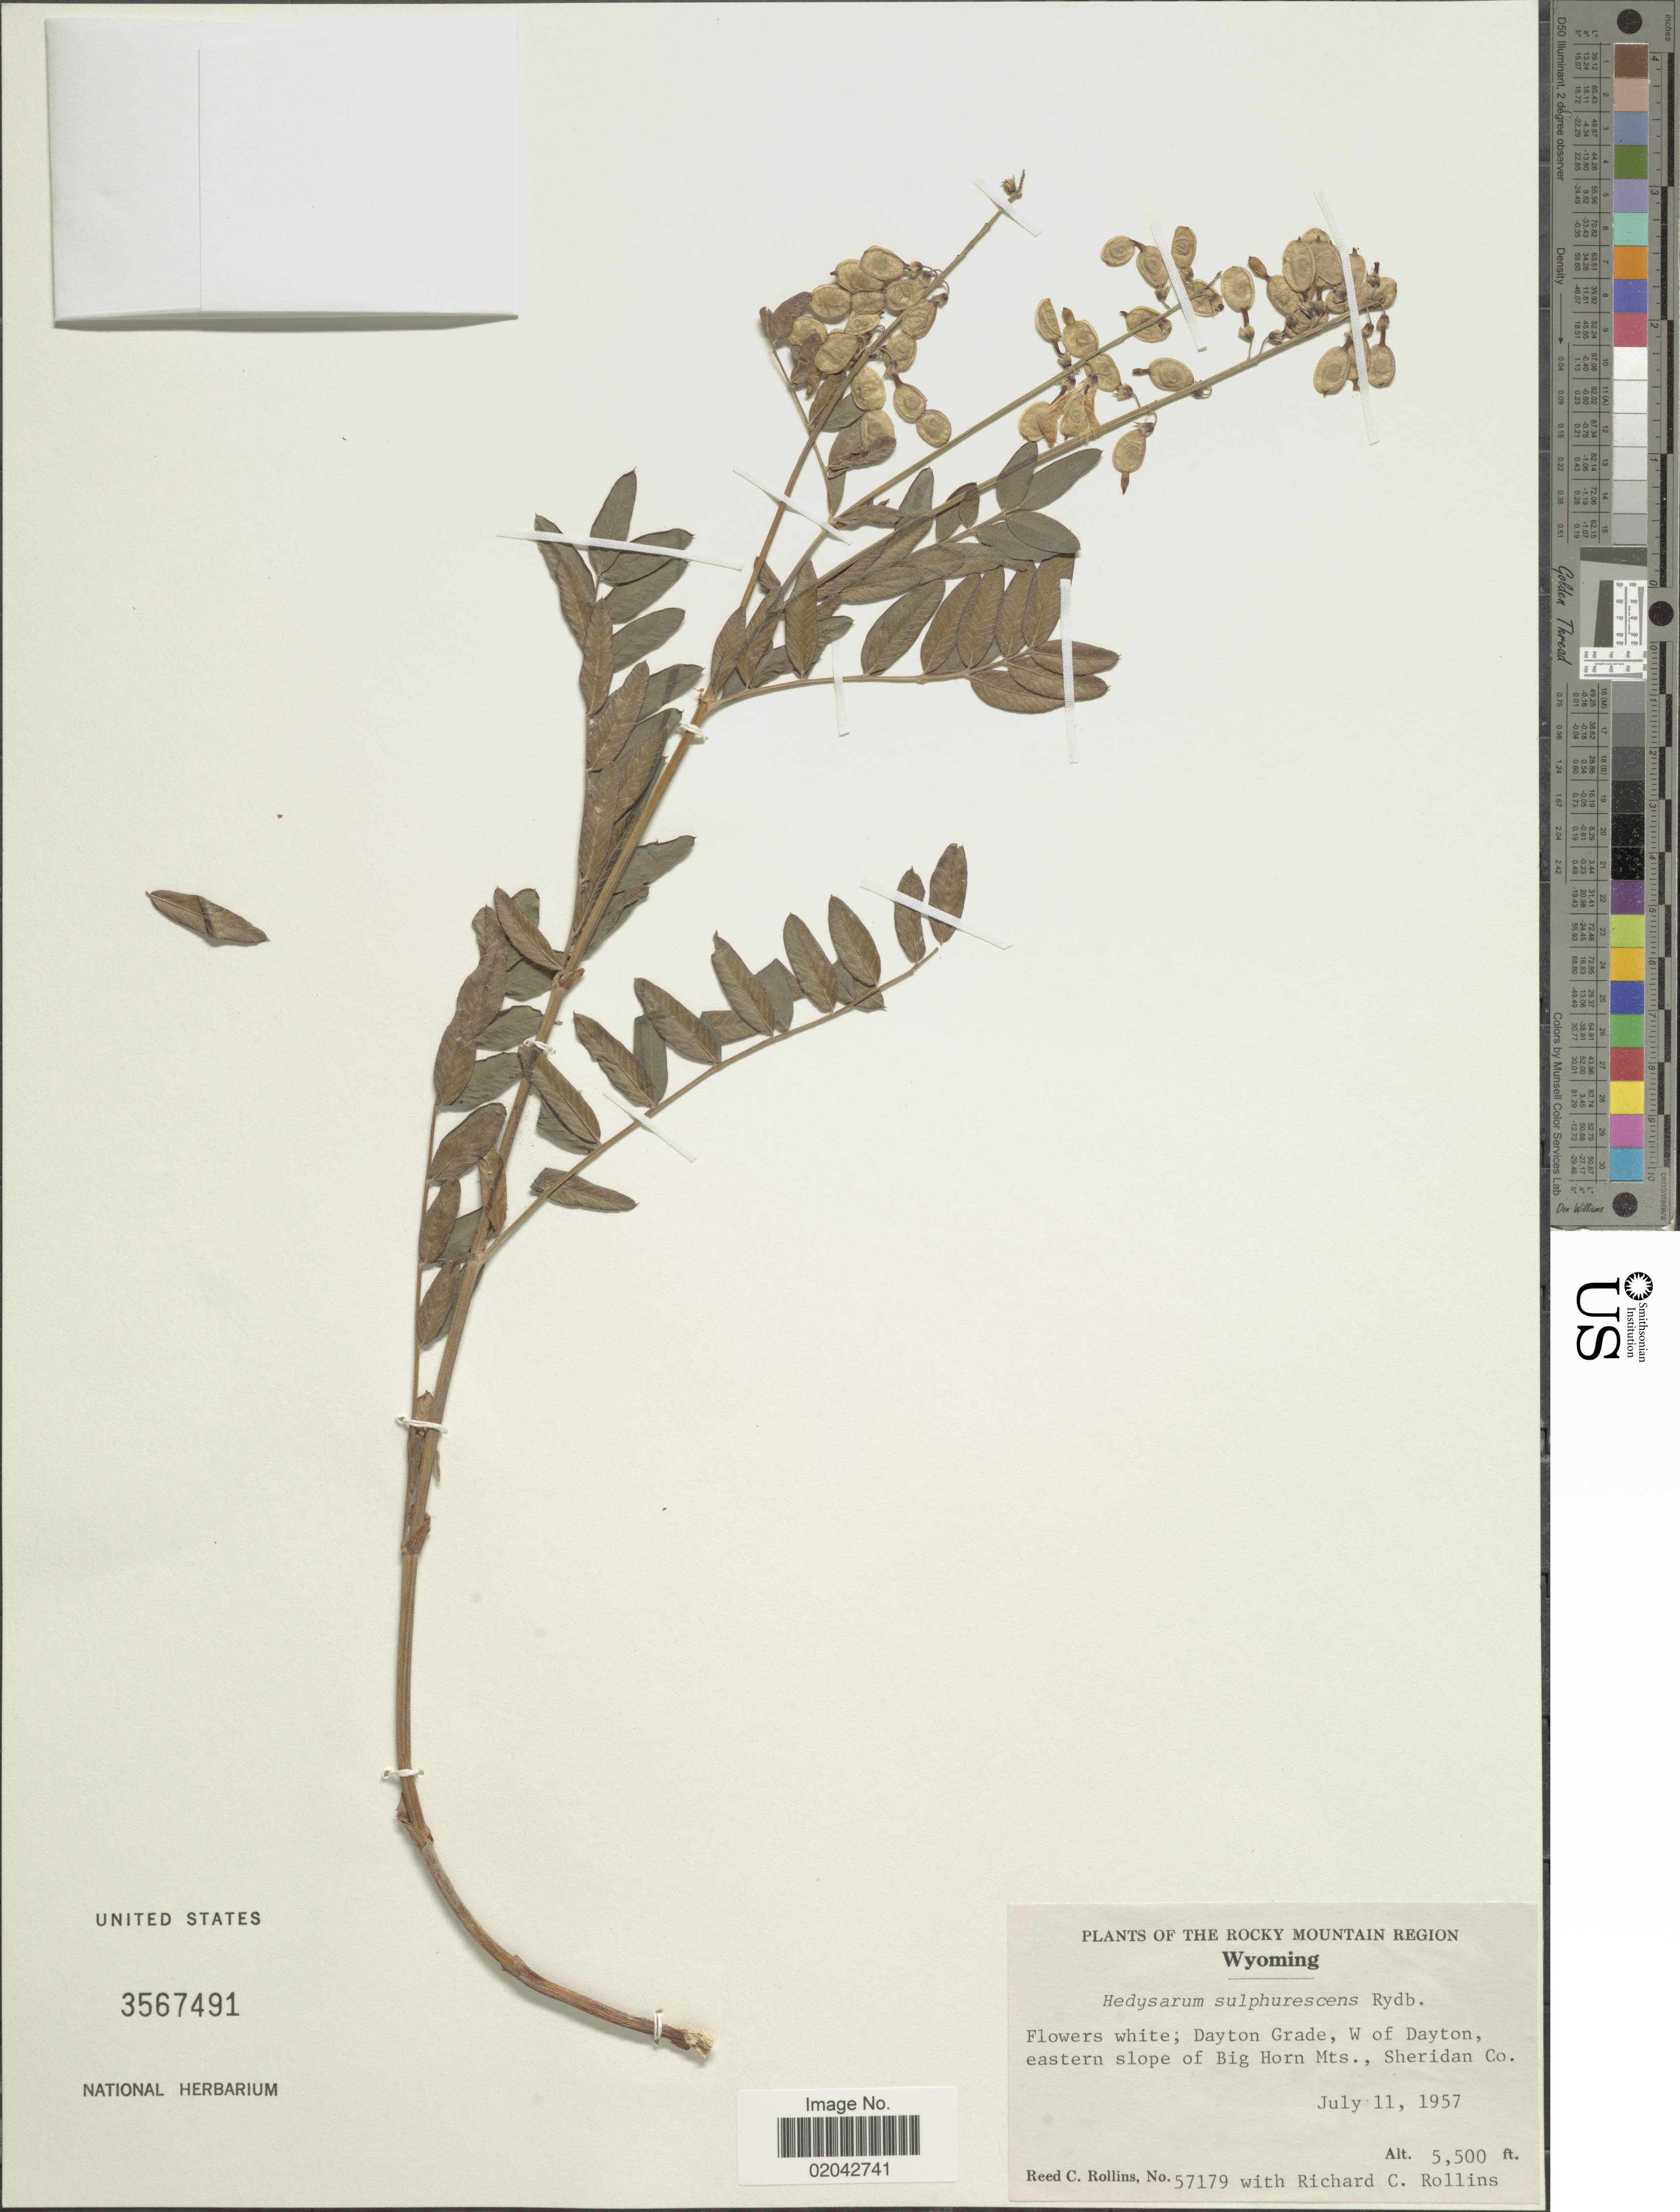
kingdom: Plantae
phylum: Tracheophyta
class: Magnoliopsida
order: Fabales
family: Fabaceae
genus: Hedysarum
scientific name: Hedysarum sulphurescens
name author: Rydb.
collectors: R. C. Rollins & R. C. Rollins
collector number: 57179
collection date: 1957-07-11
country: United States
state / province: Wyoming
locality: Rocky Mountain Regeion, Dayton Grade, W of dayton, eastern slope of Big Horns Mts., Sheridon Co.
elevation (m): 1676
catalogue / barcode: US 3567491